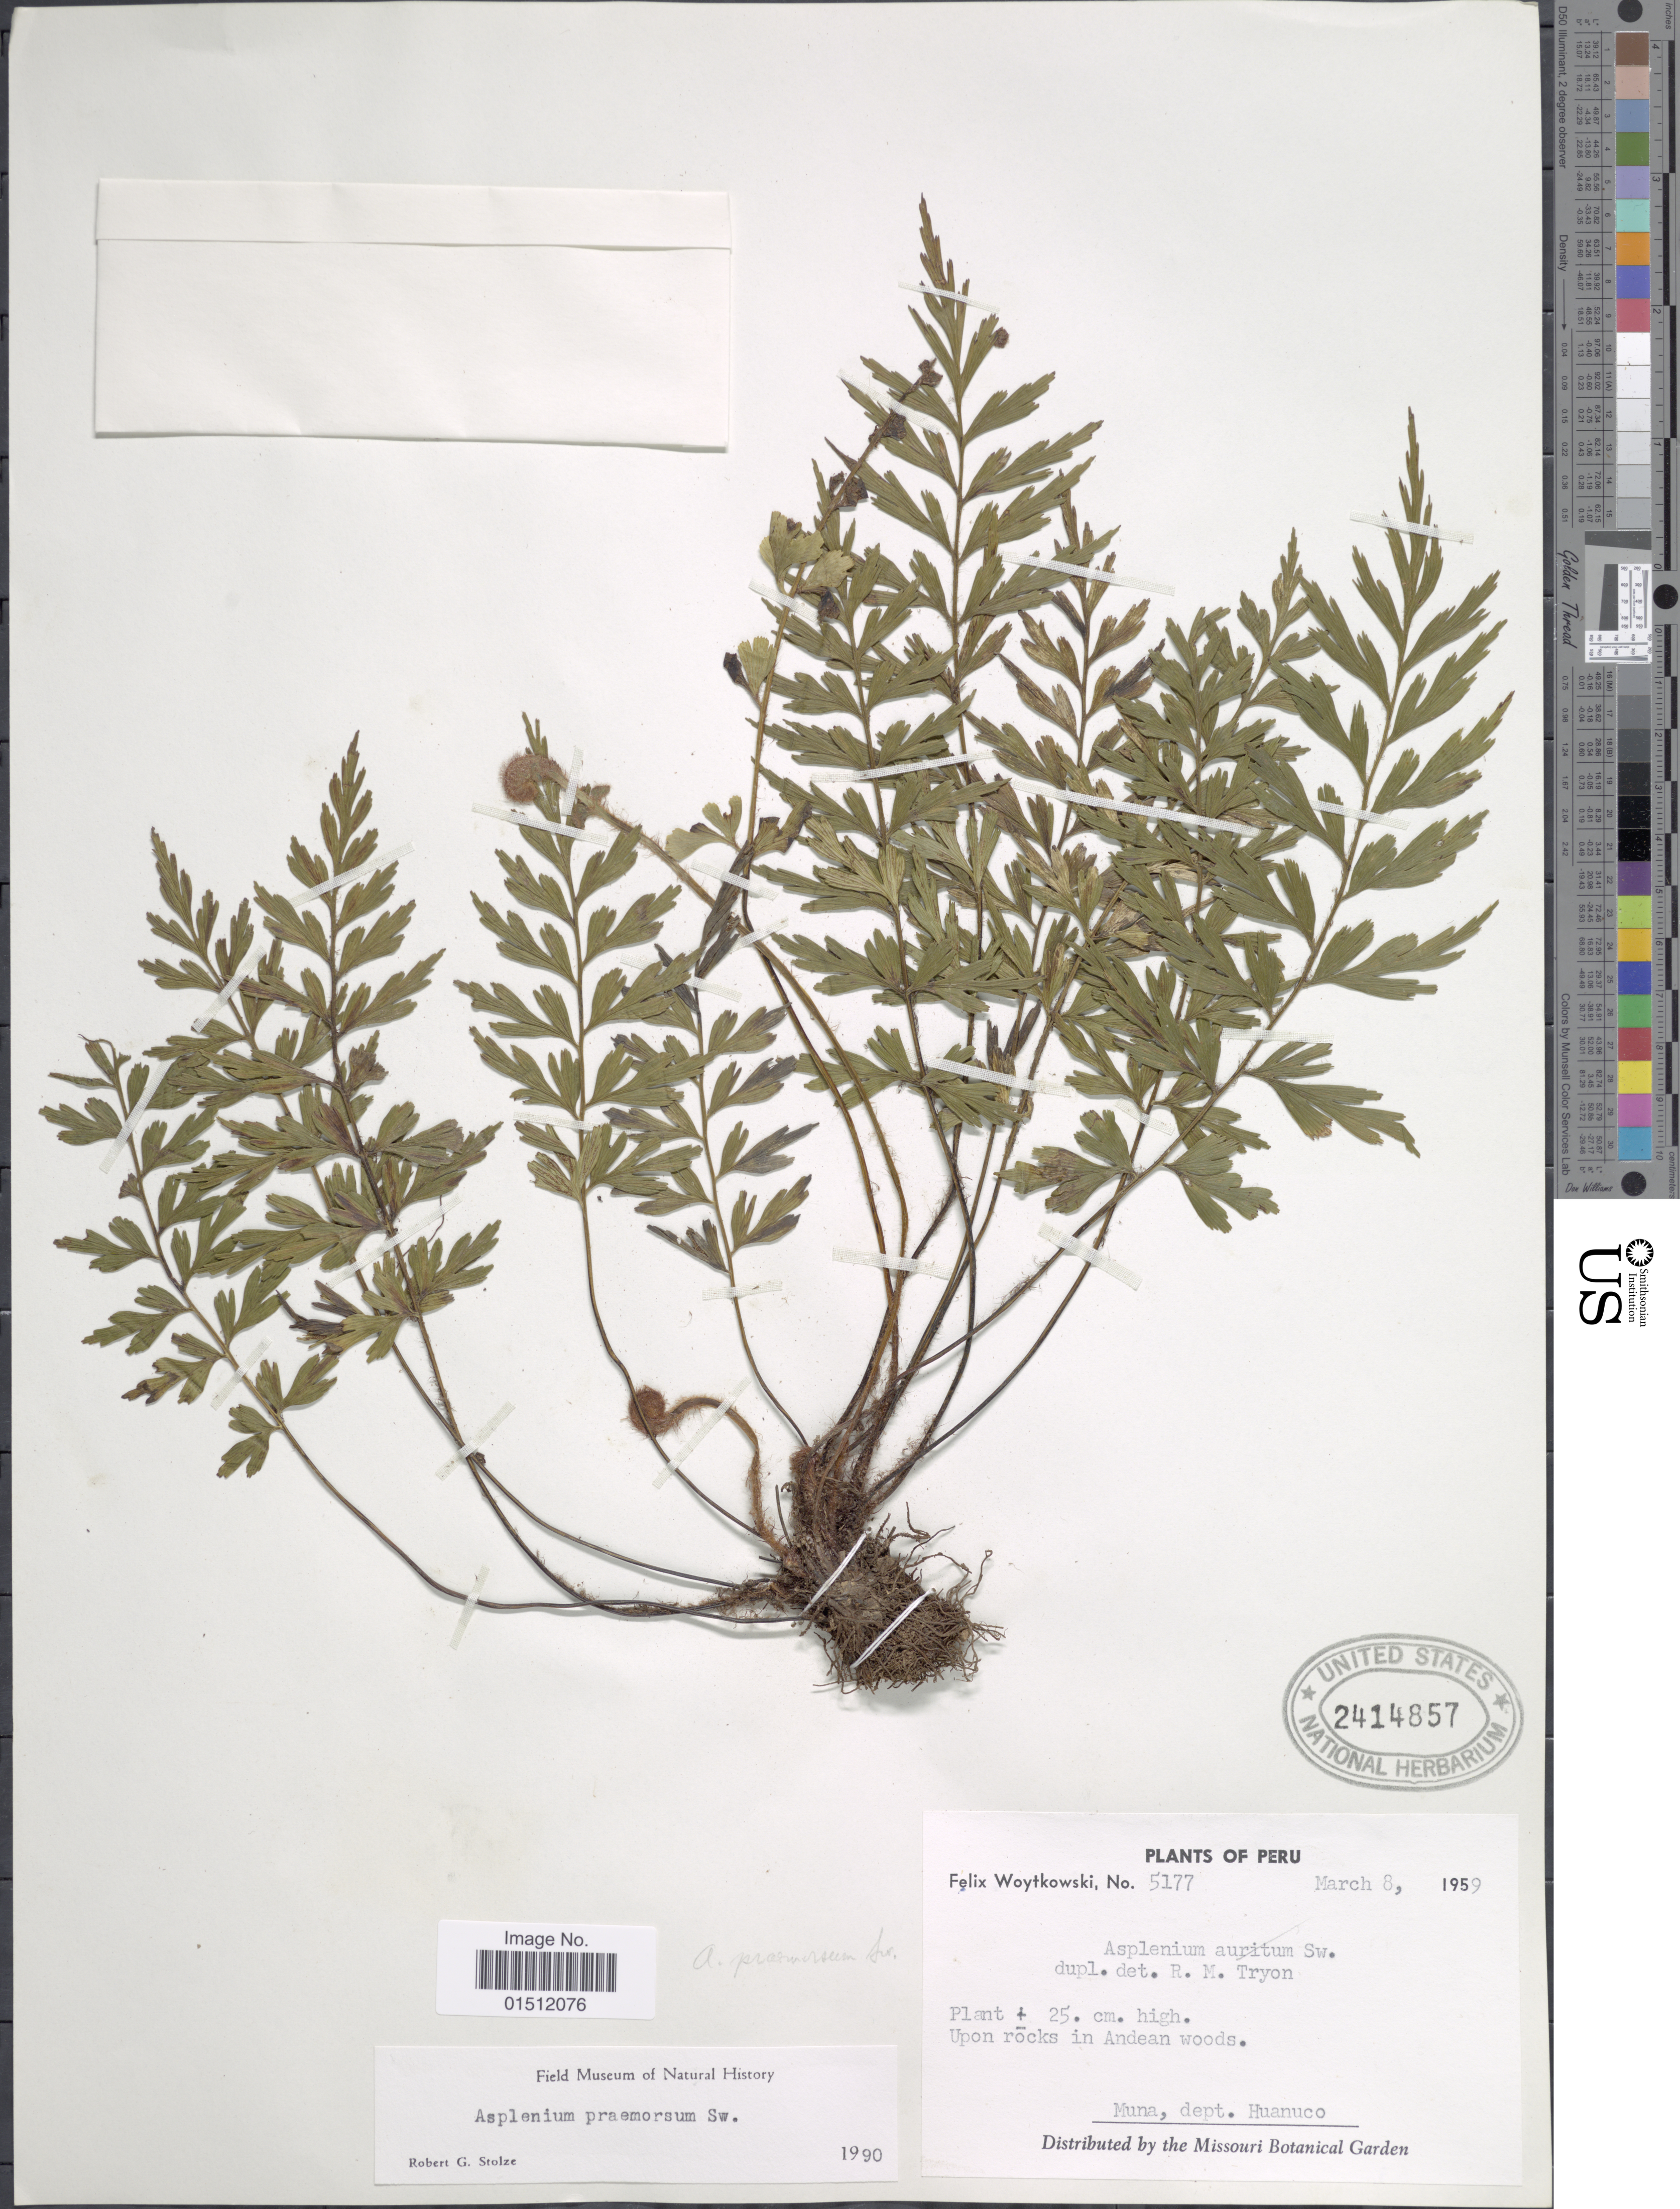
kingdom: Plantae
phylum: Tracheophyta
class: Polypodiopsida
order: Polypodiales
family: Aspleniaceae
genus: Asplenium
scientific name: Asplenium praemorsum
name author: Sw.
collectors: F. Woytkowski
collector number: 5177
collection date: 1959-03-08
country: Peru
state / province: Huánuco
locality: Muna, dept. Huanuco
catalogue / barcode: US 2414857